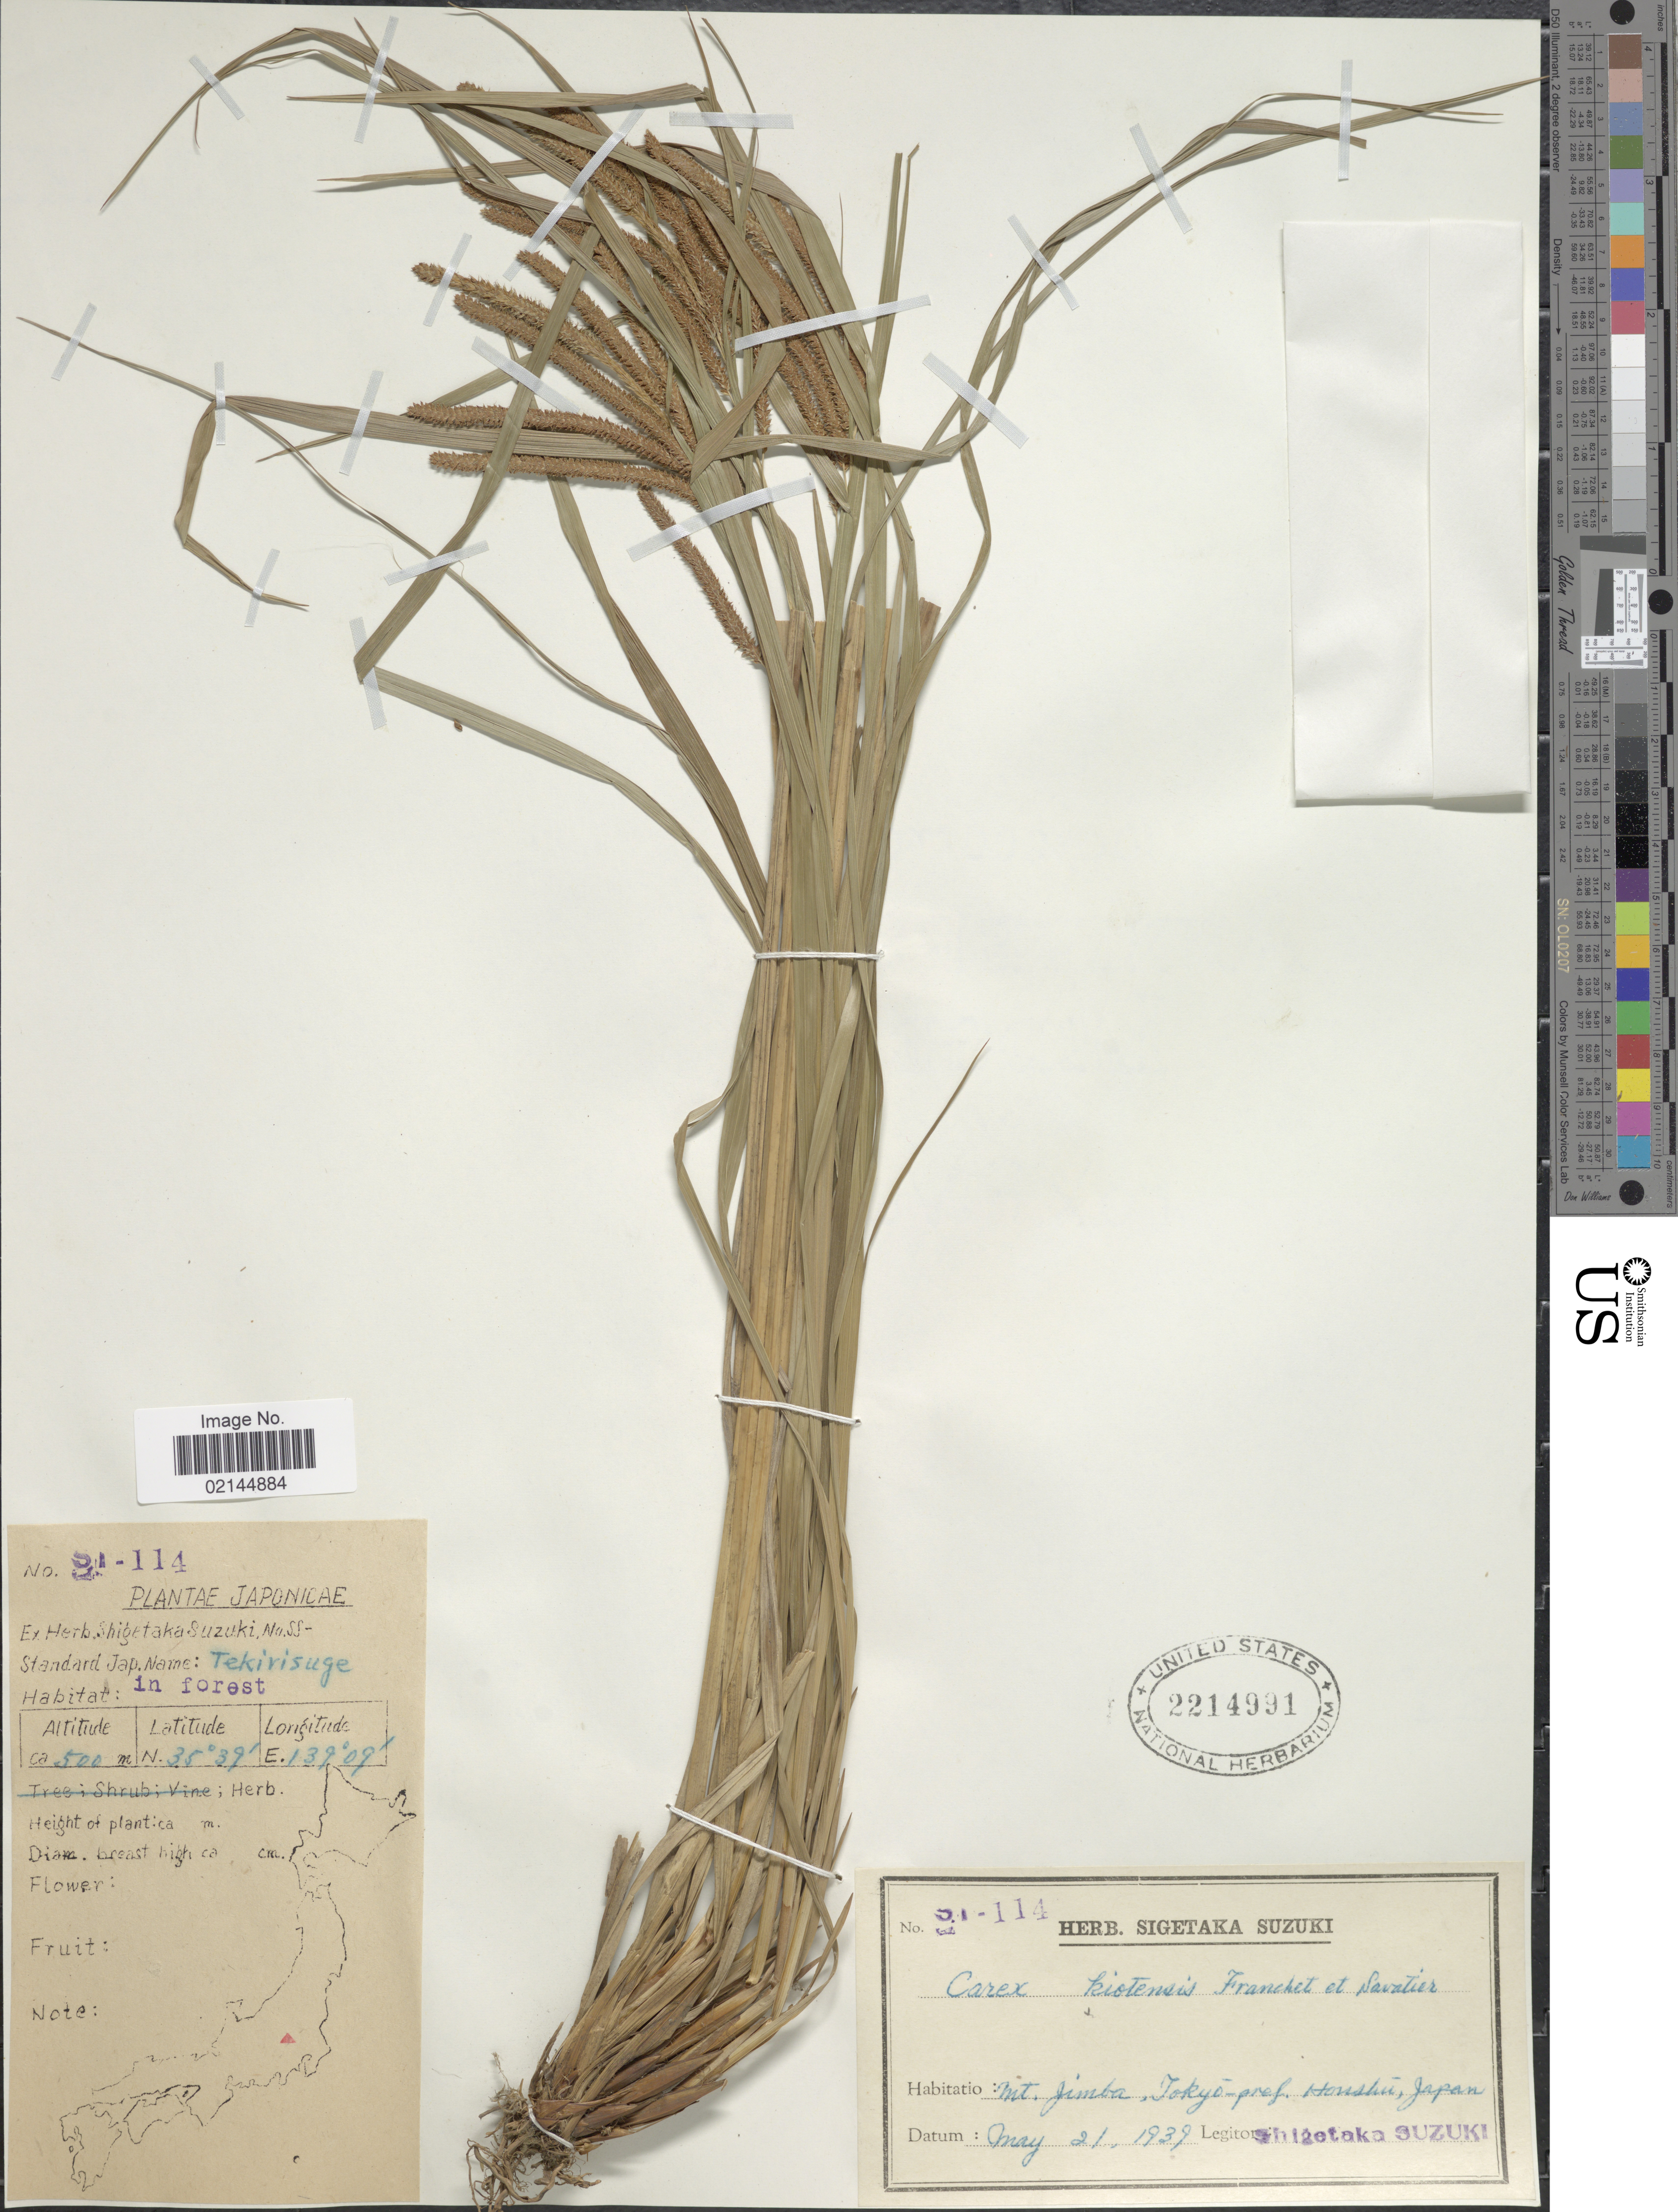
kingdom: Plantae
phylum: Tracheophyta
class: Liliopsida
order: Poales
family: Cyperaceae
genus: Carex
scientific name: Carex kiotensis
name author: Franch. & Sav.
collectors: S. Suzuki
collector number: SI-114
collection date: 1939-05-21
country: Japan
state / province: Tokyo, Federal City of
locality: Mt. Jimbo, Tokyo-pref. Honshu, Japan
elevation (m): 500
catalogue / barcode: US 2214991